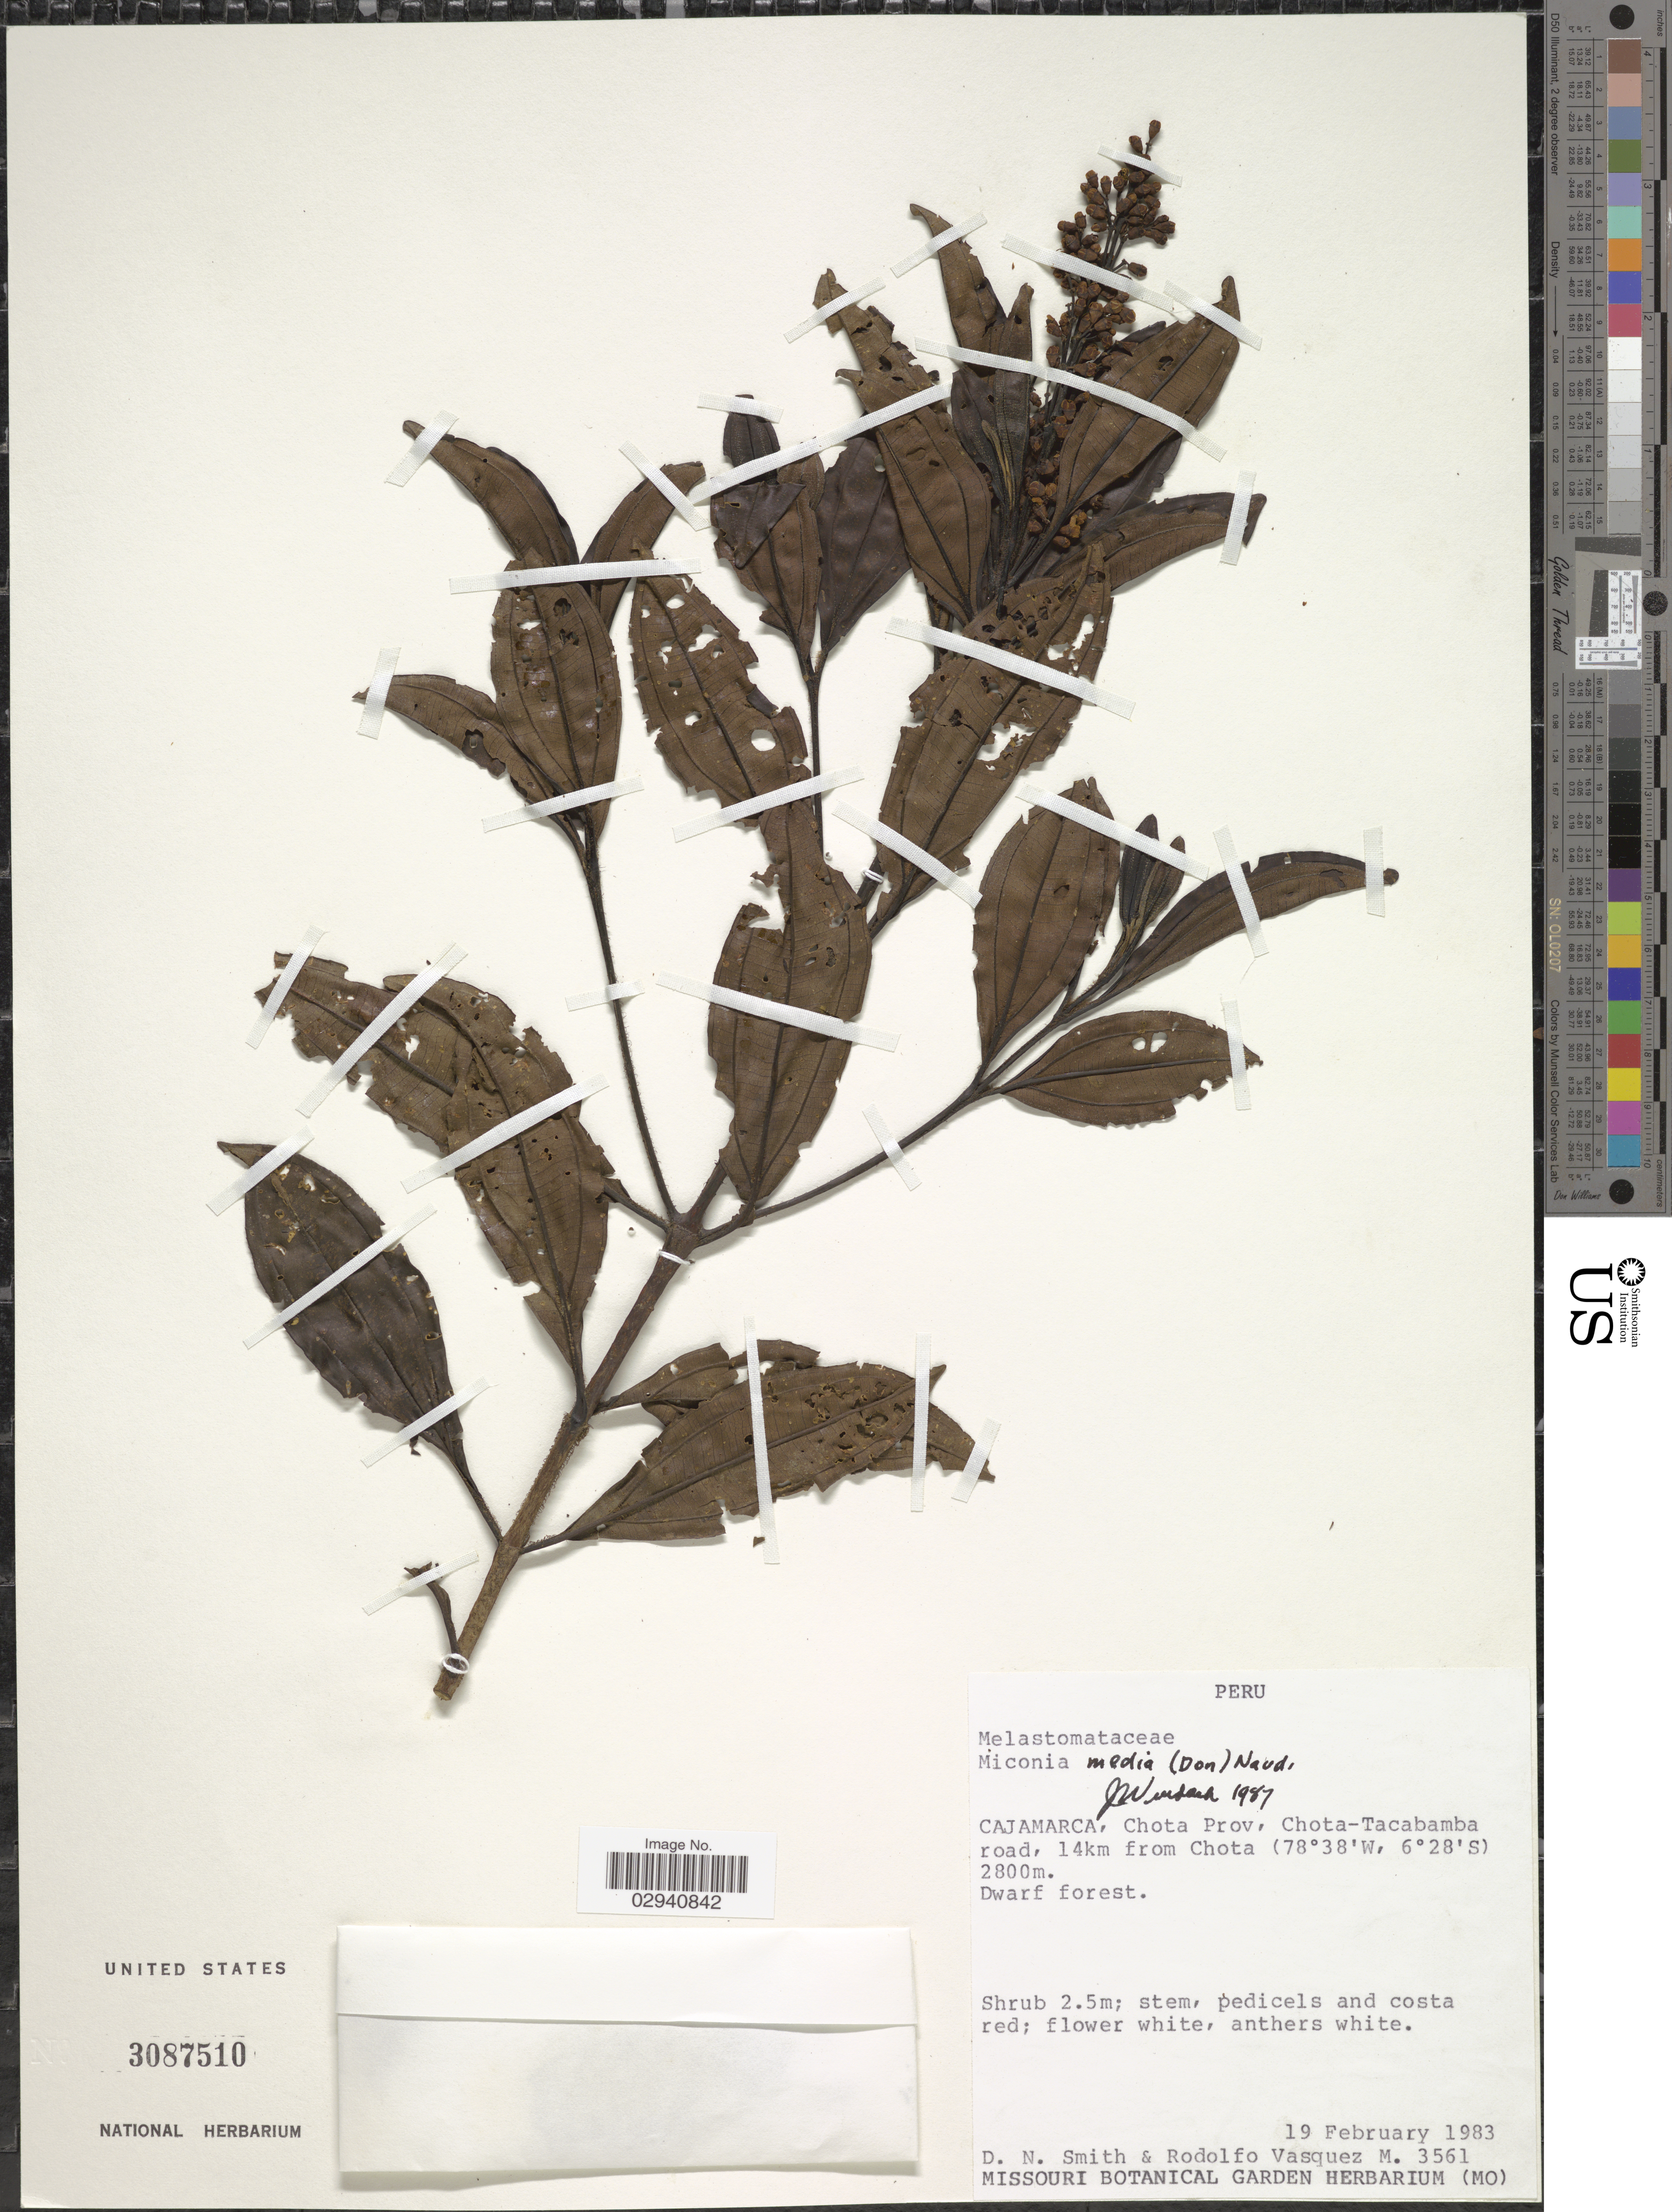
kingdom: Plantae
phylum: Tracheophyta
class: Magnoliopsida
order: Myrtales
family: Melastomataceae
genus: Miconia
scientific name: Miconia media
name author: (D. Don) Naudin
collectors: D. Smith & R. Vásquez M.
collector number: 3561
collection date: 1983-02-19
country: Peru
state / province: Cajamarca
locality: Chota Prov, Chota-Tacabamba road, 14 km from Chota.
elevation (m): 2800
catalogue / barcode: US 3087510